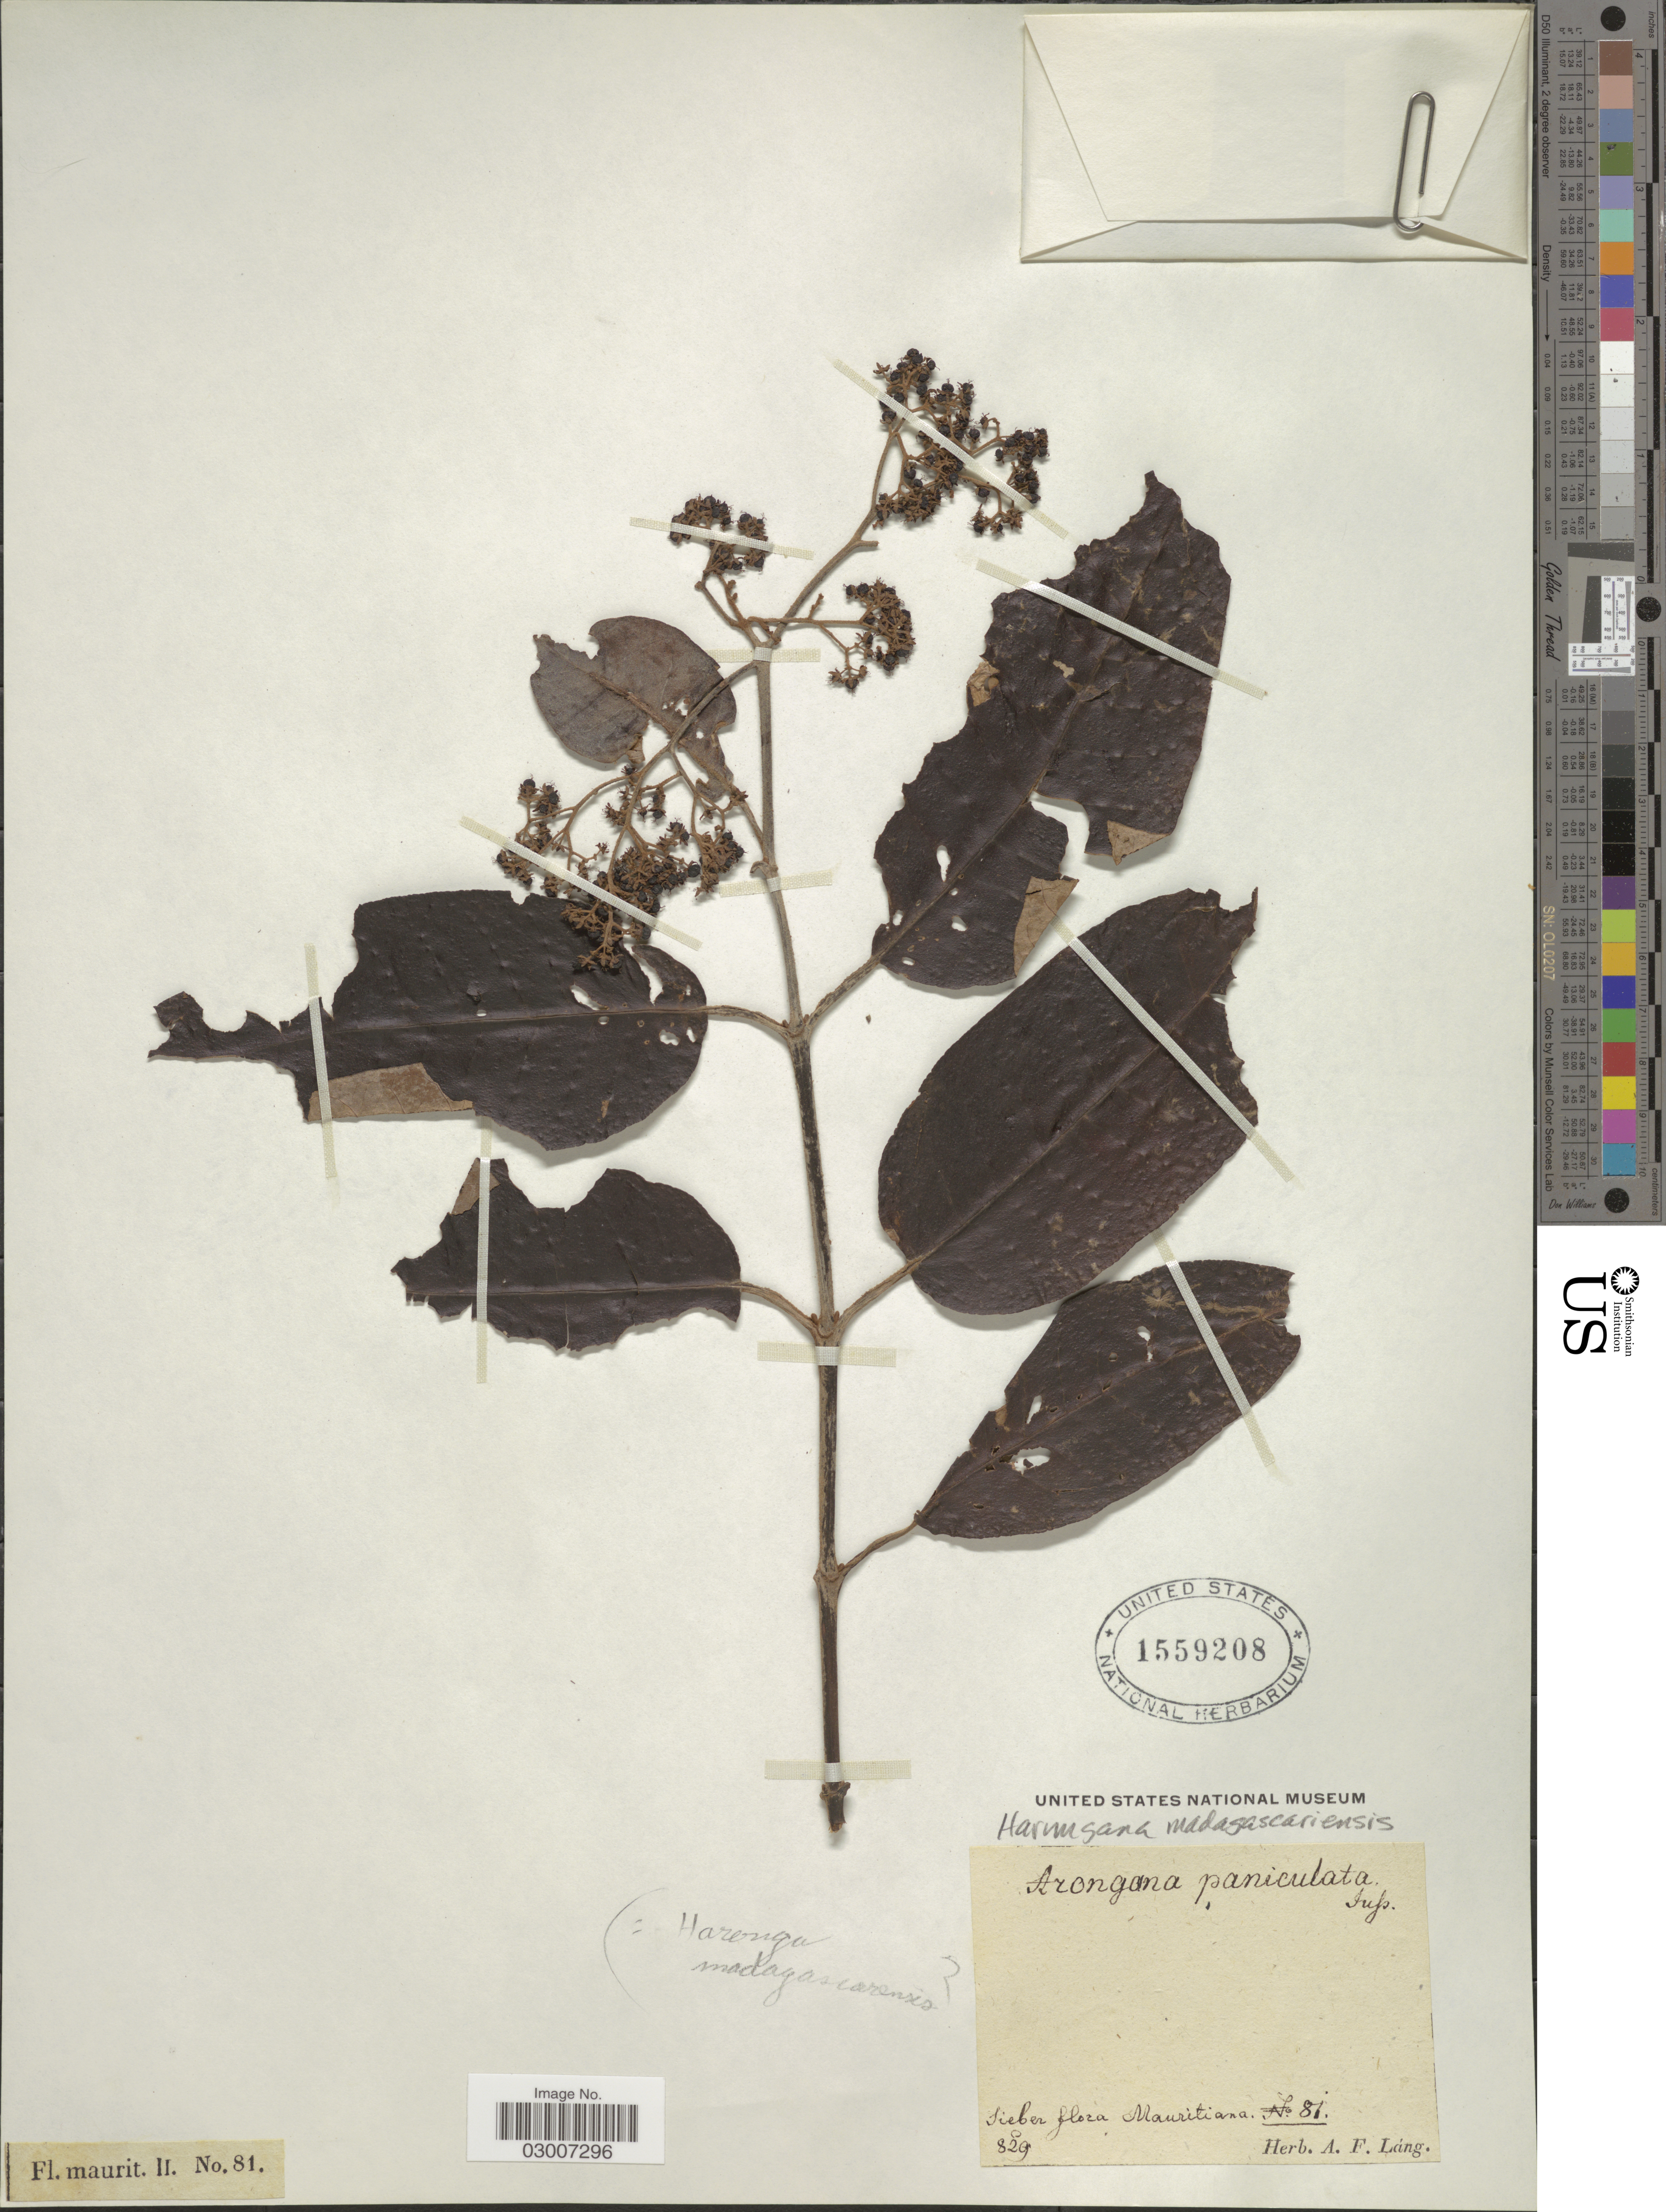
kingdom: Plantae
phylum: Tracheophyta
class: Magnoliopsida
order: Malpighiales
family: Hypericaceae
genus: Harungana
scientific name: Harungana madagascariensis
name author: Lam. ex Poir.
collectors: Ex herb. A. F. Lang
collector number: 829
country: Mauritania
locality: Siebier flora Mauritiana.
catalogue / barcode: US 1559208